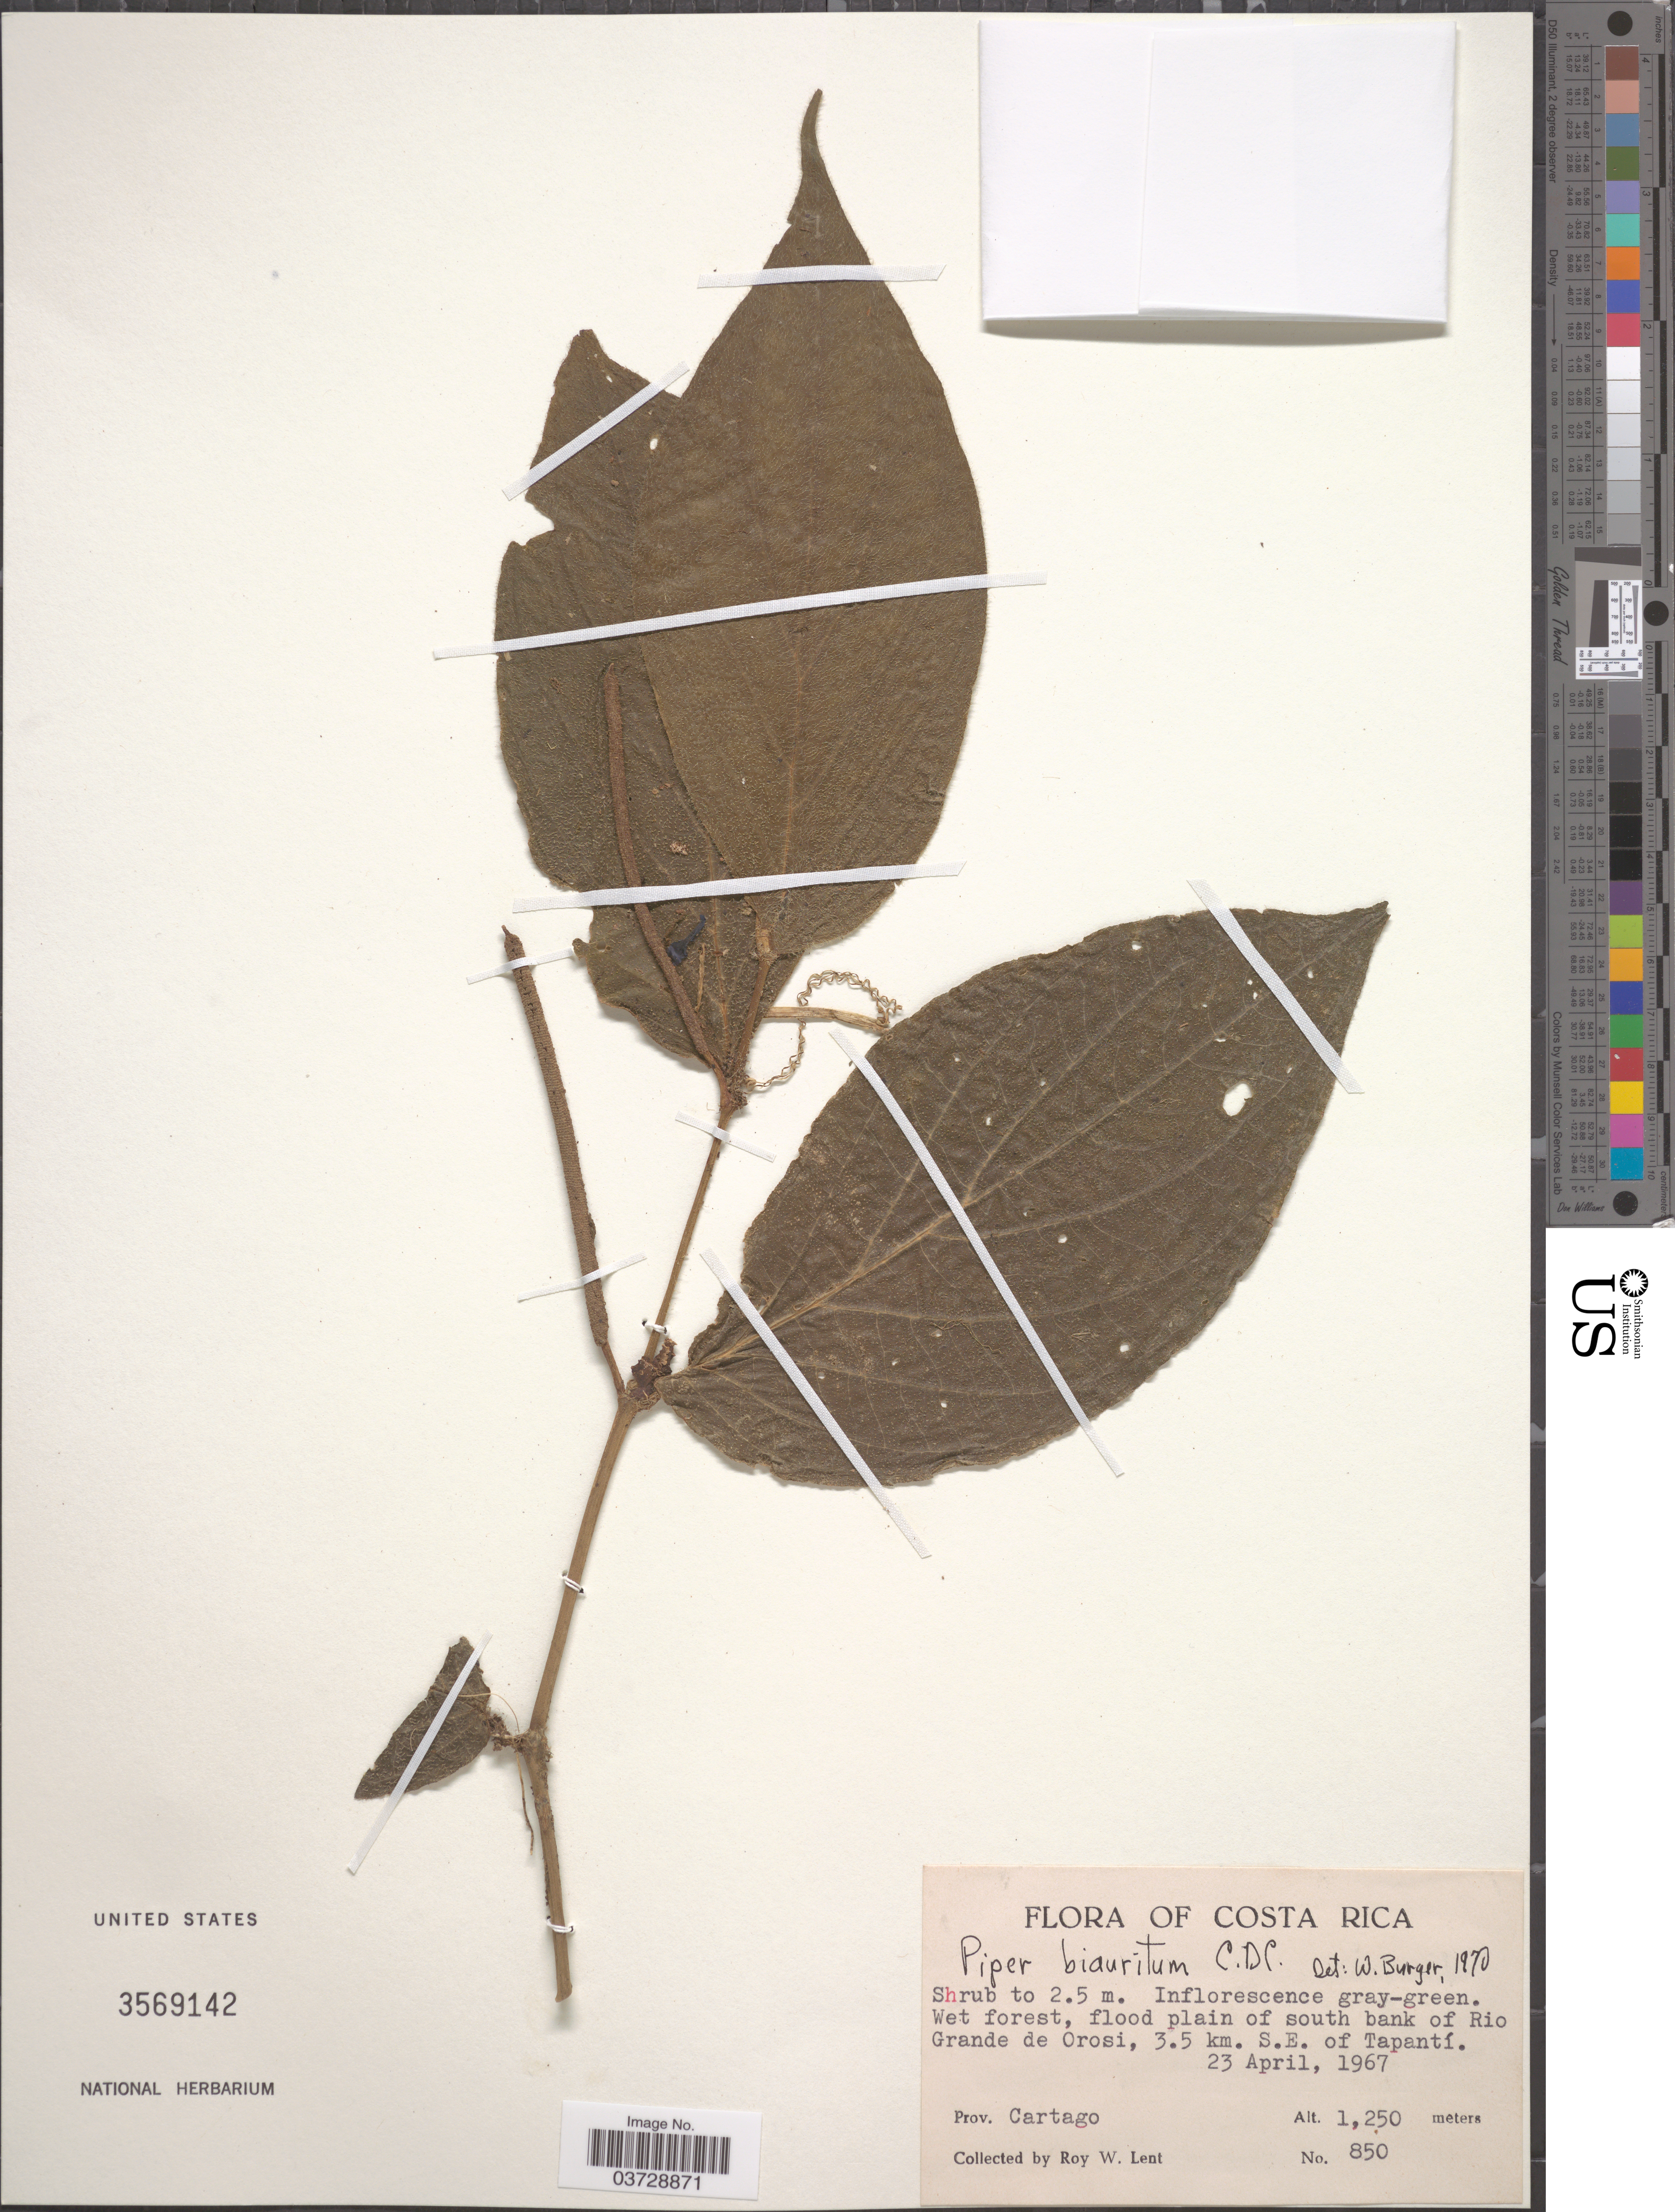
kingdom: Plantae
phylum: Tracheophyta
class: Magnoliopsida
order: Piperales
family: Piperaceae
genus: Piper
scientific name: Piper biauritum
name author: C. DC. in Pittier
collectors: R. W. Lent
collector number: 850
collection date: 1967-04-23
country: Costa Rica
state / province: Cartago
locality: Flood plain of south bank of Rio Grande de Orosi, 3.5 km. S. E. of Tapantí.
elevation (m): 1250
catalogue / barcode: US 3569142